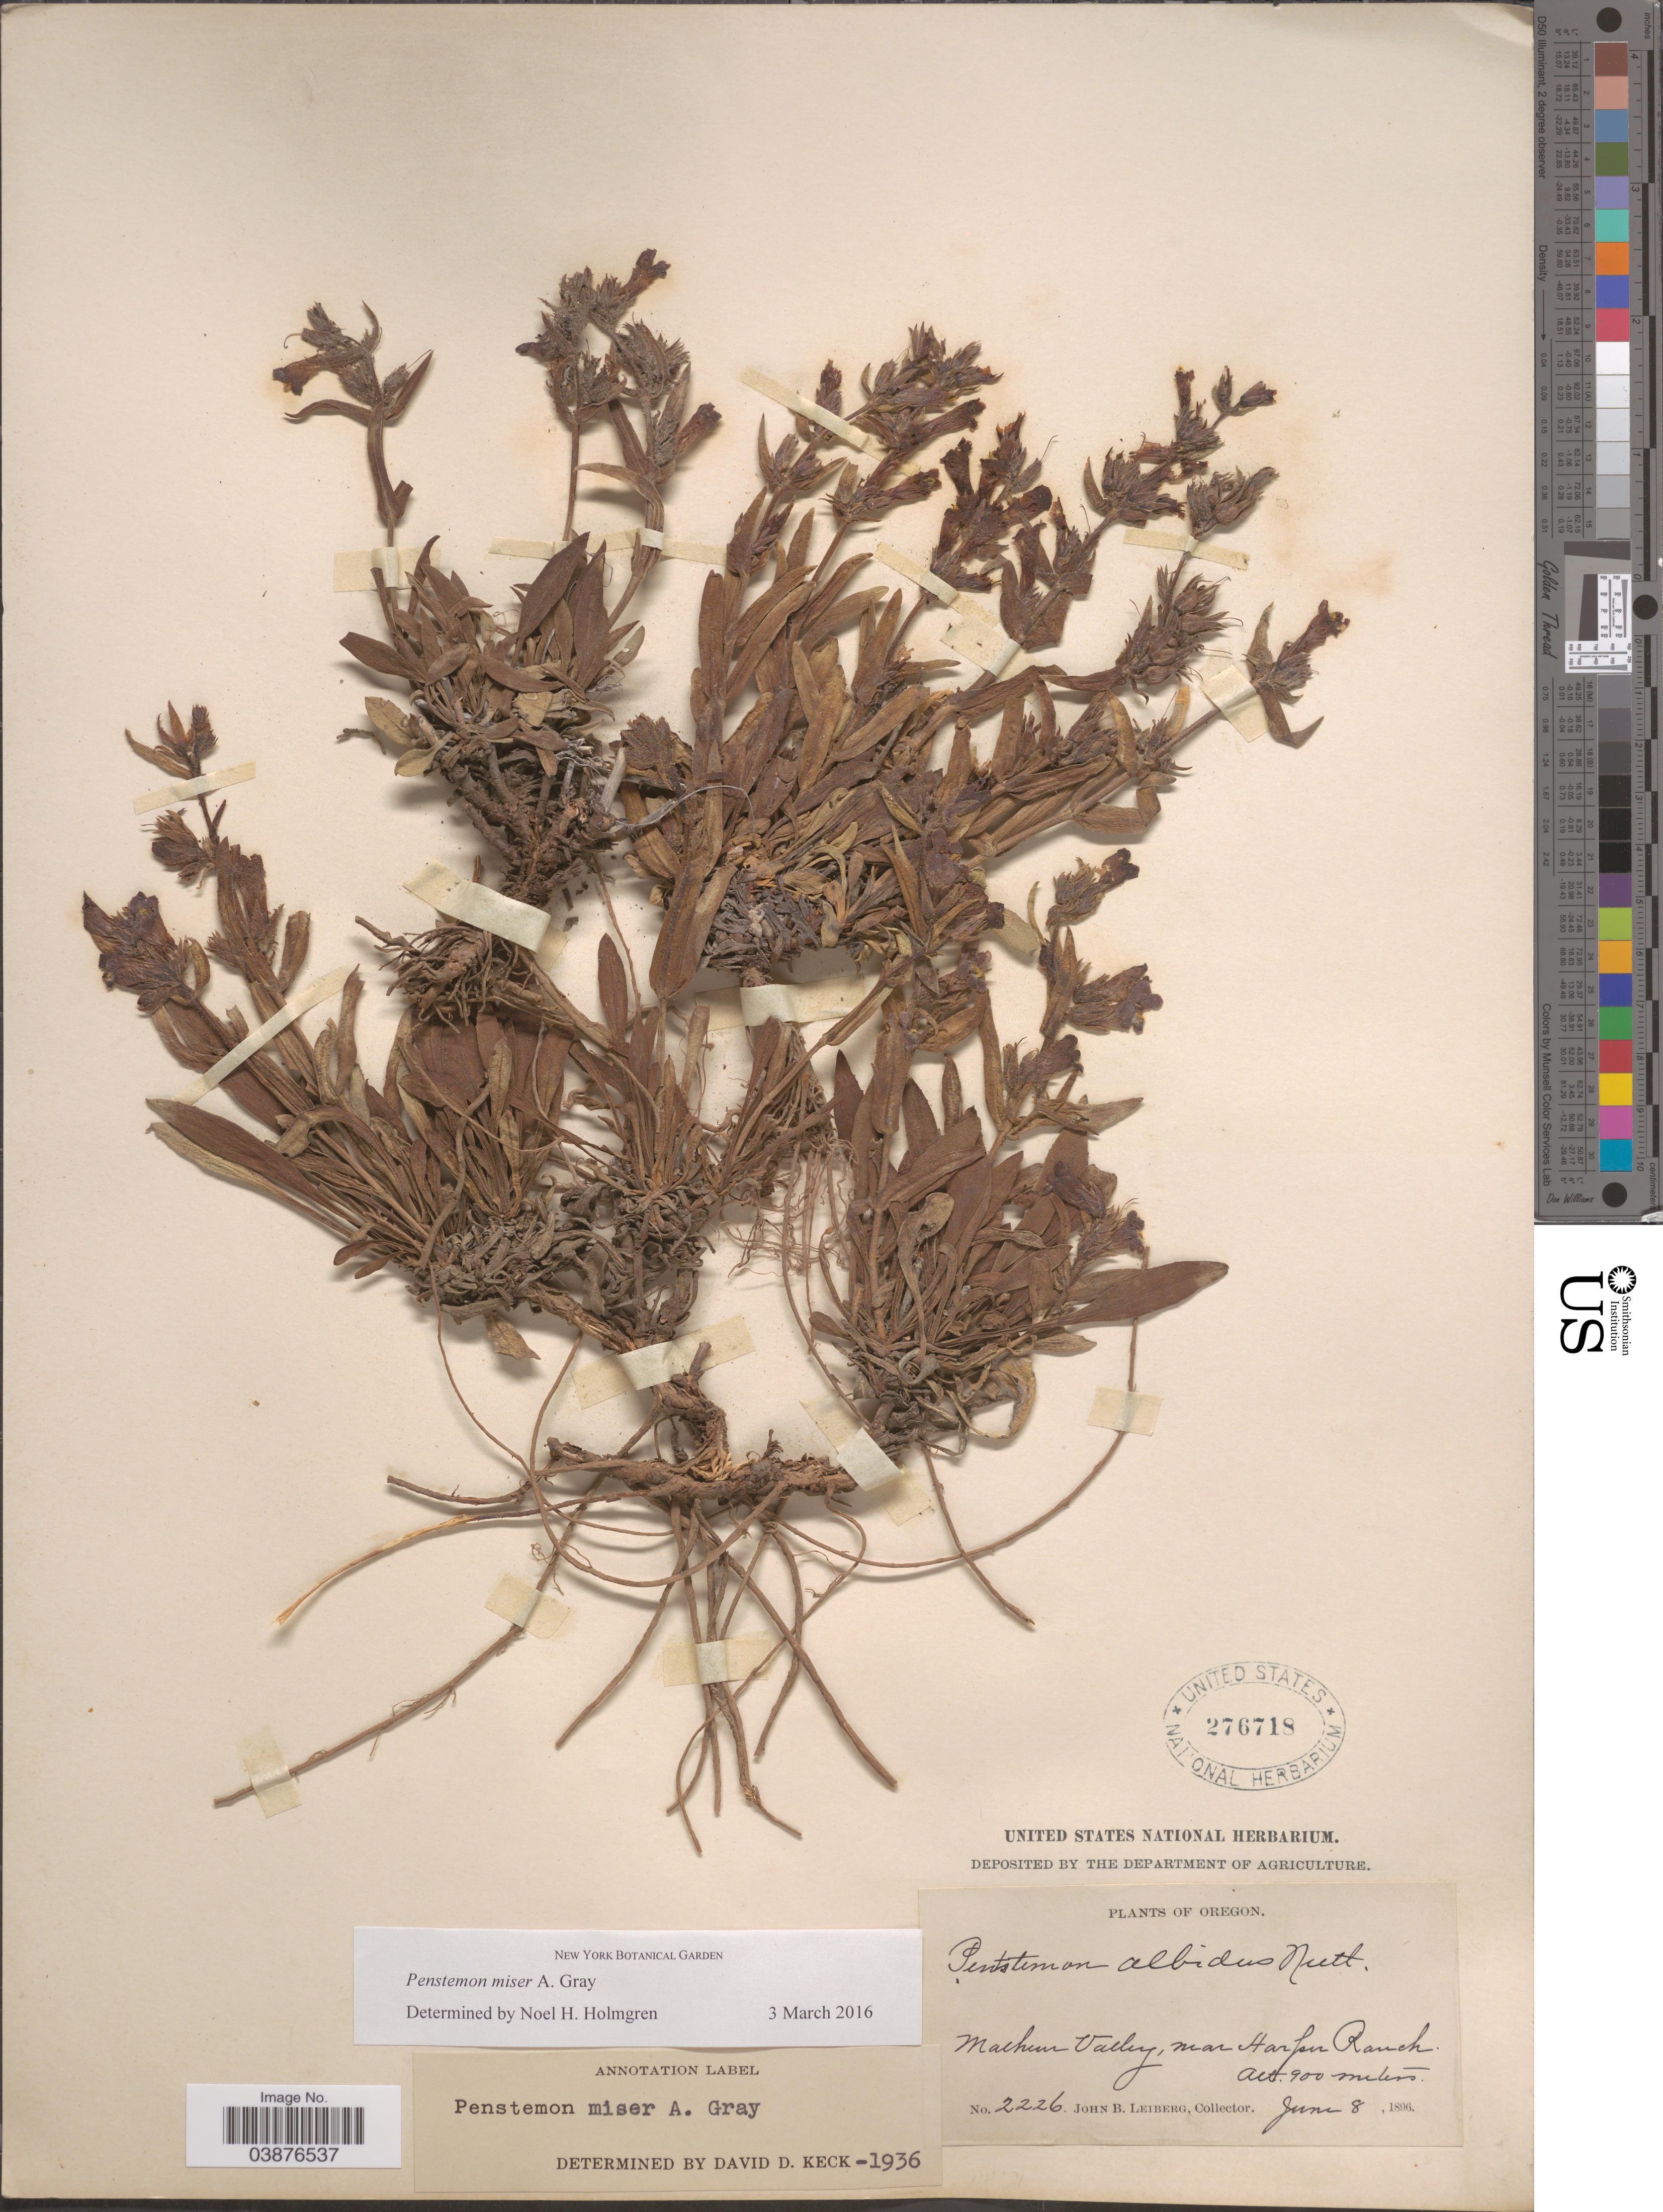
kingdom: Plantae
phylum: Tracheophyta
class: Magnoliopsida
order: Lamiales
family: Plantaginaceae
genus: Penstemon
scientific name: Penstemon miser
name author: A. Gray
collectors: J. B. Leiberg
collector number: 2226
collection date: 1896-06-08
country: United States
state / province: Oregon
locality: Malheur Valley, near Harper Ranch.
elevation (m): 900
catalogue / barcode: US 276718